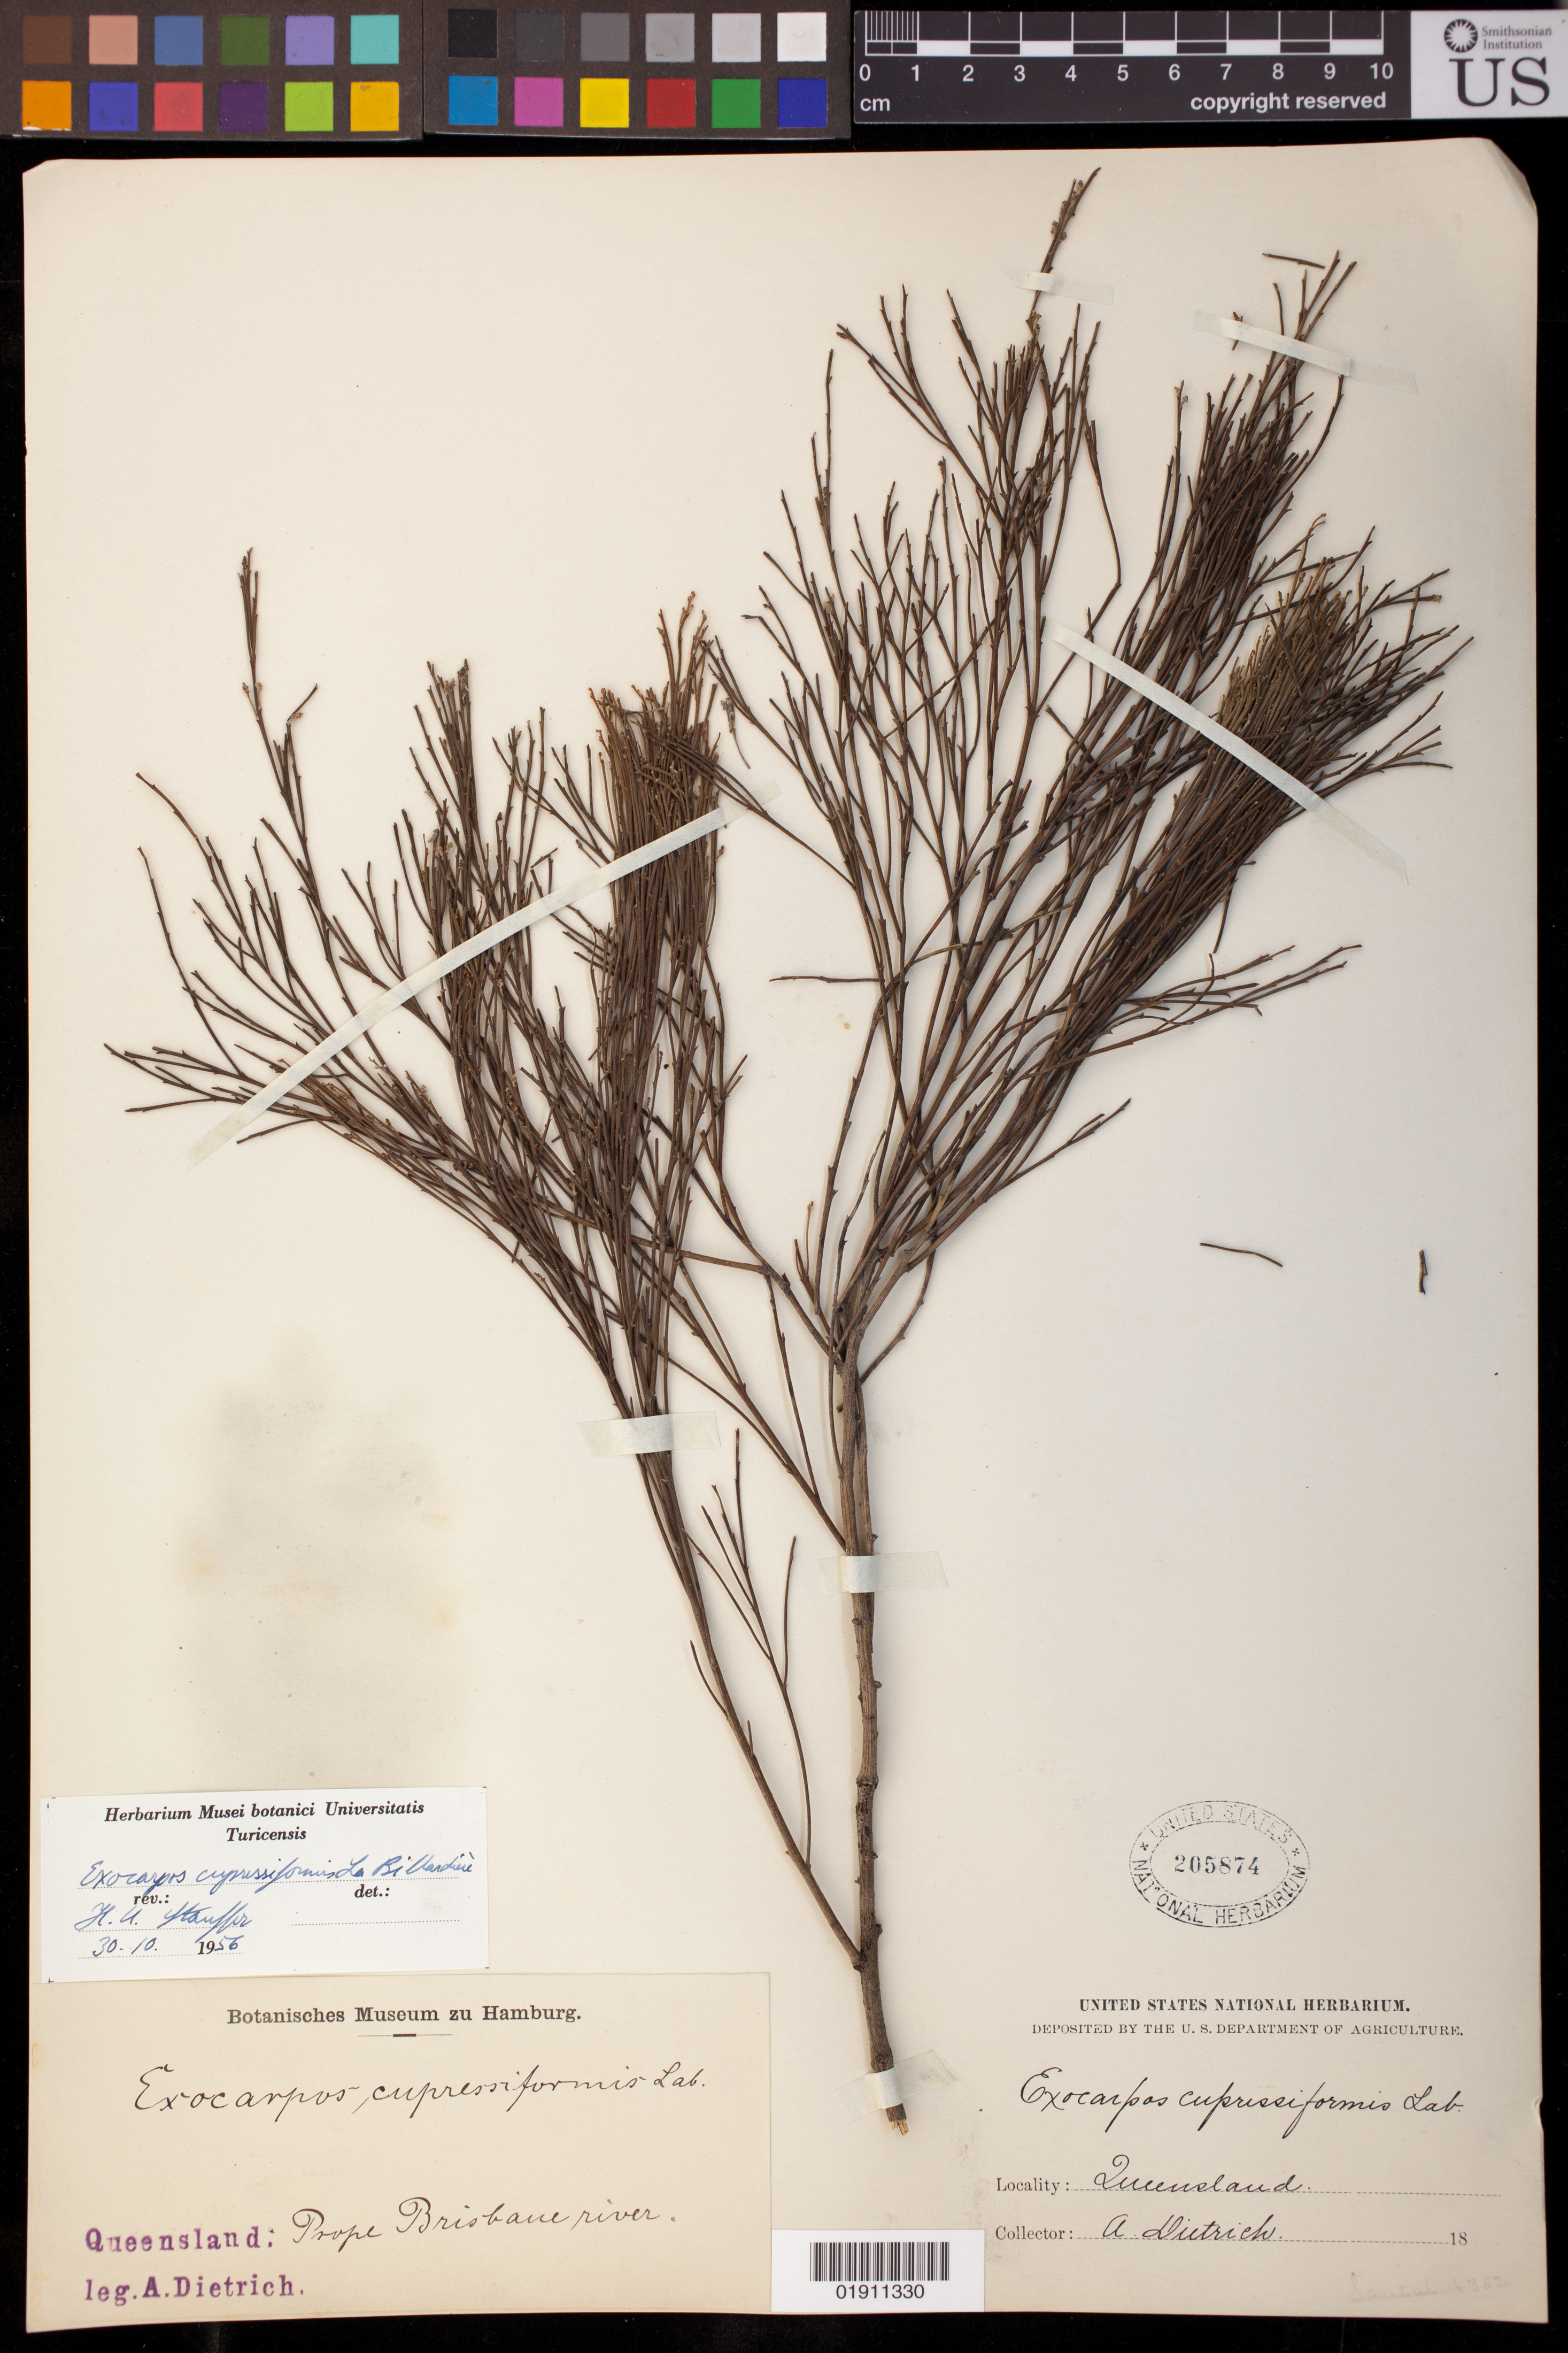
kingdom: Plantae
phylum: Tracheophyta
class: Magnoliopsida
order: Santalales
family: Santalaceae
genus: Exocarpos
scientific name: Exocarpos cupressiformis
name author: Labill.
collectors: A. Dietrich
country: Australia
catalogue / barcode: US 205874